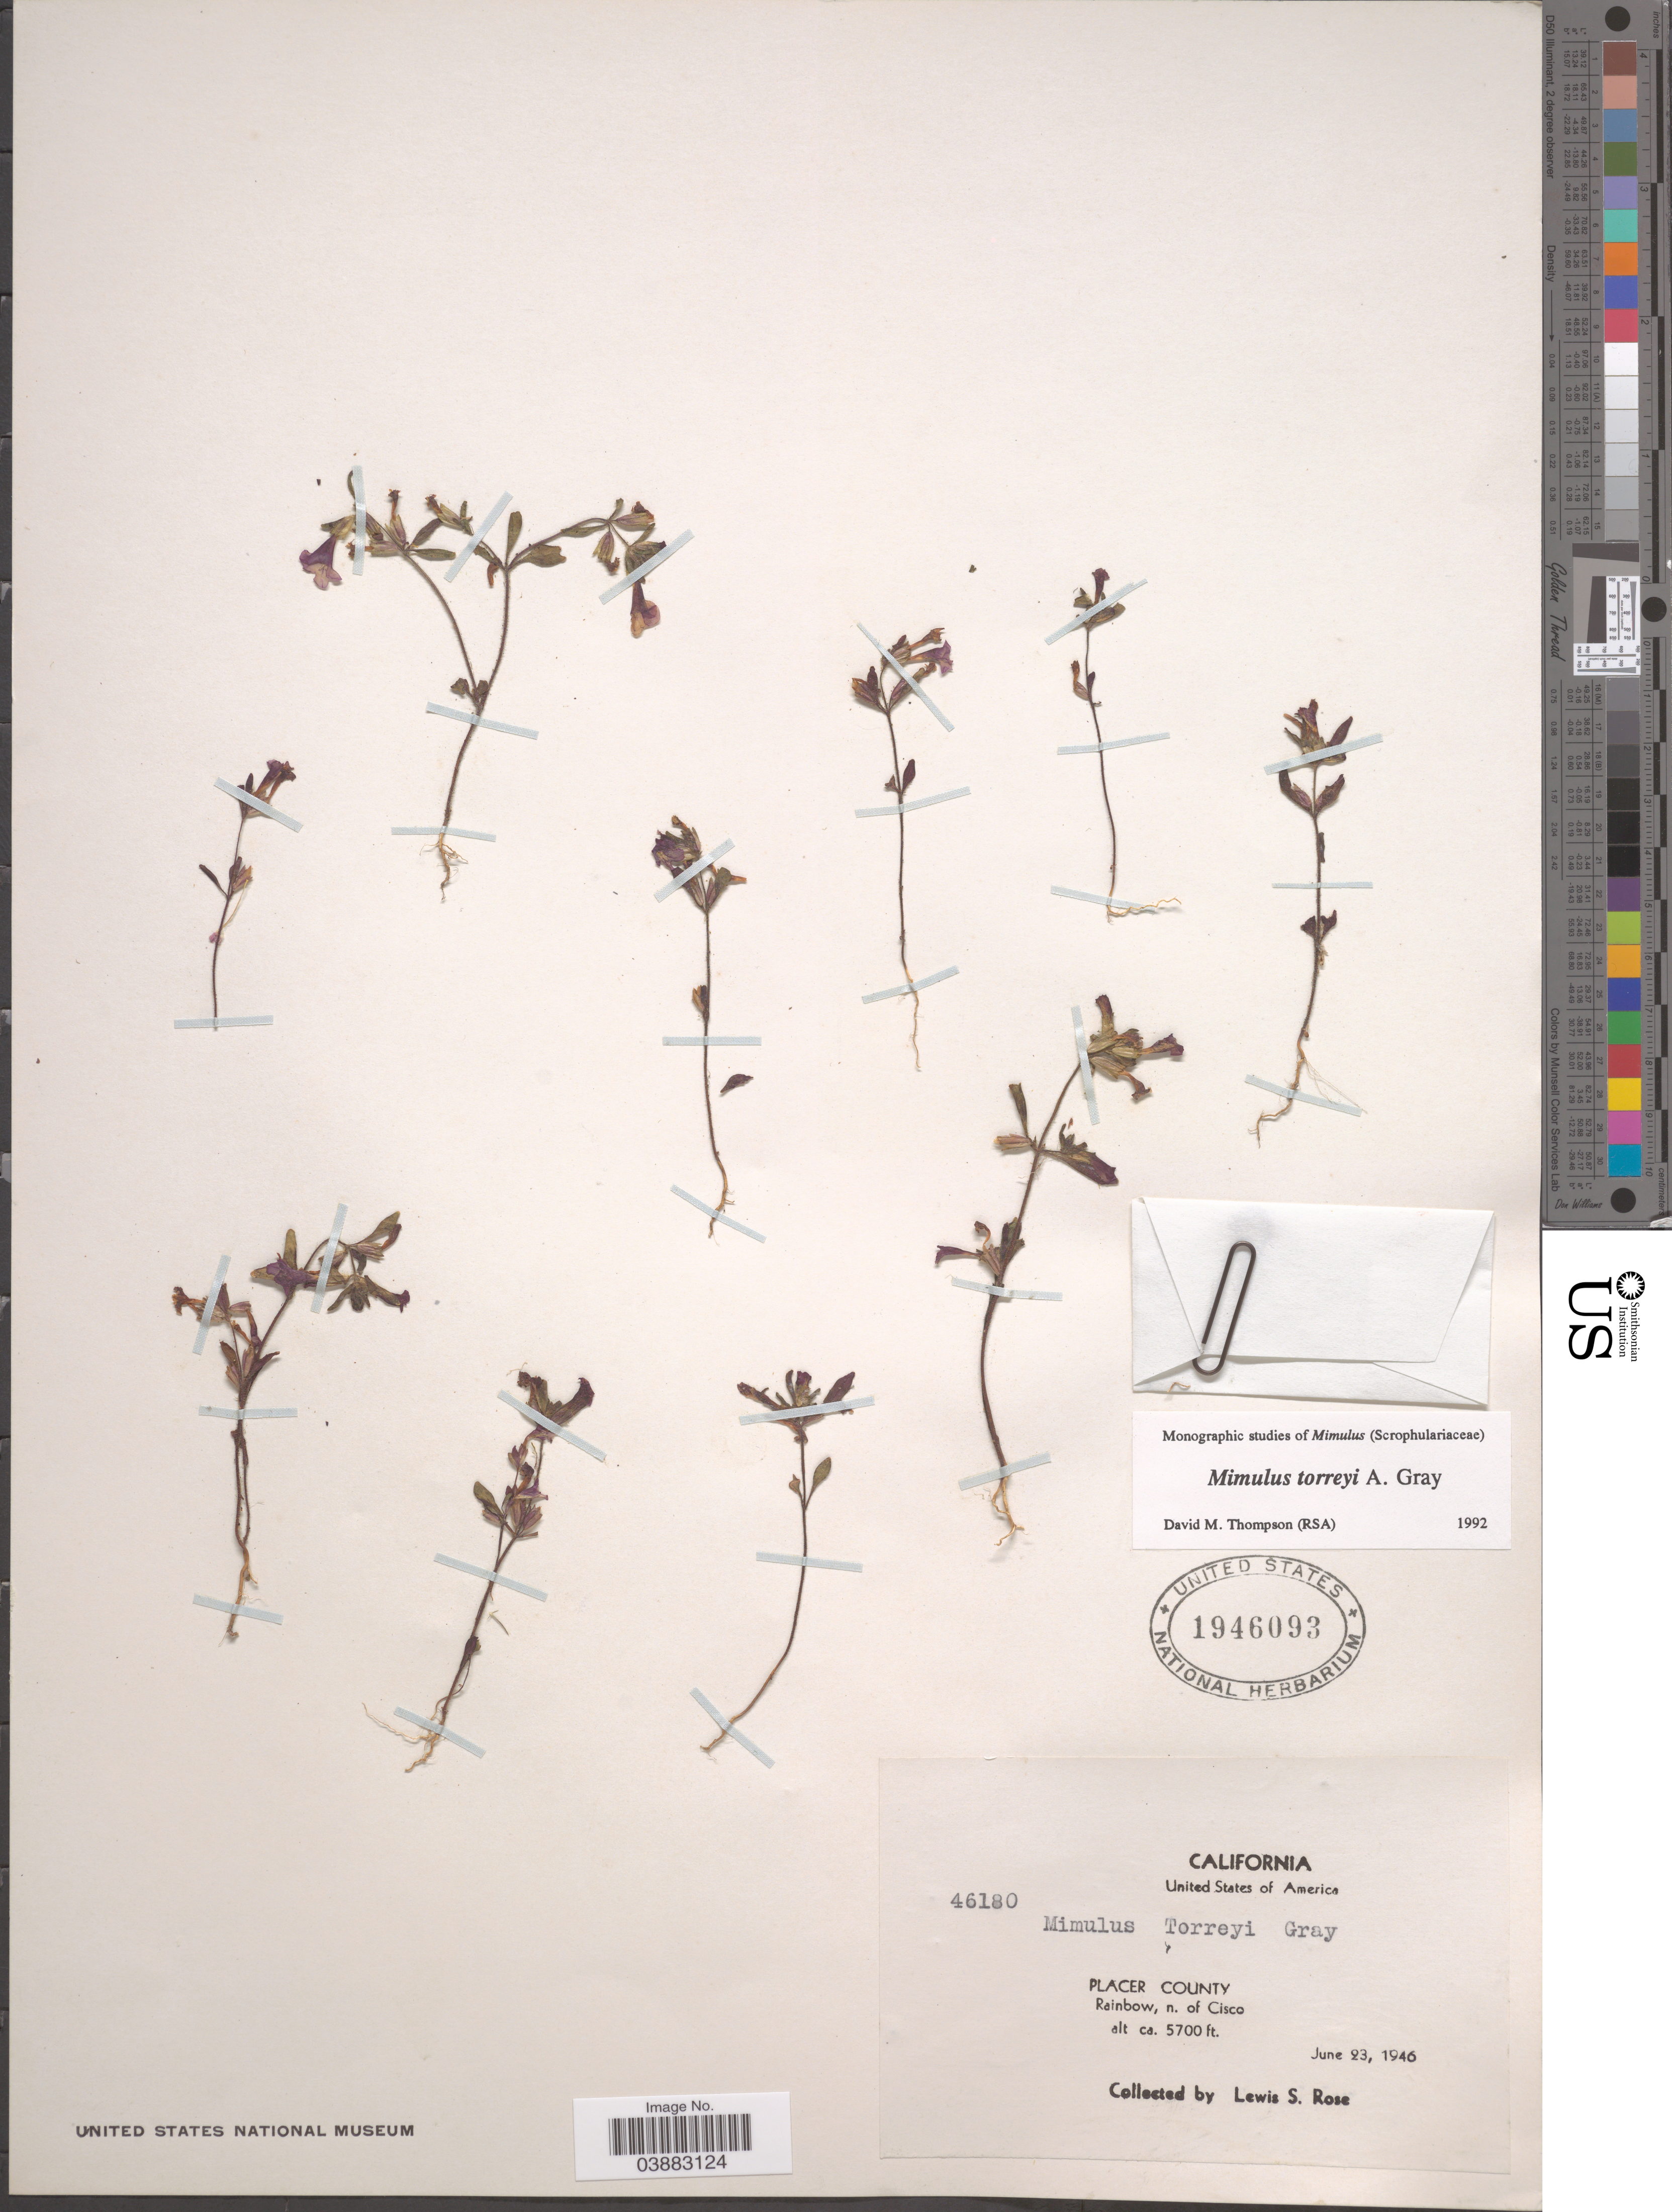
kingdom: Plantae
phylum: Tracheophyta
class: Magnoliopsida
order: Lamiales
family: Phrymaceae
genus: Mimulus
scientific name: Mimulus torreyi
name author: A. Gray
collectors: L. S. Rose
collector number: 46180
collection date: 1946-06-23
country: United States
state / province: California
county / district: Placer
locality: Placer County. Rainbow, n. of Cisco.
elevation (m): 1737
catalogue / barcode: US 1946093